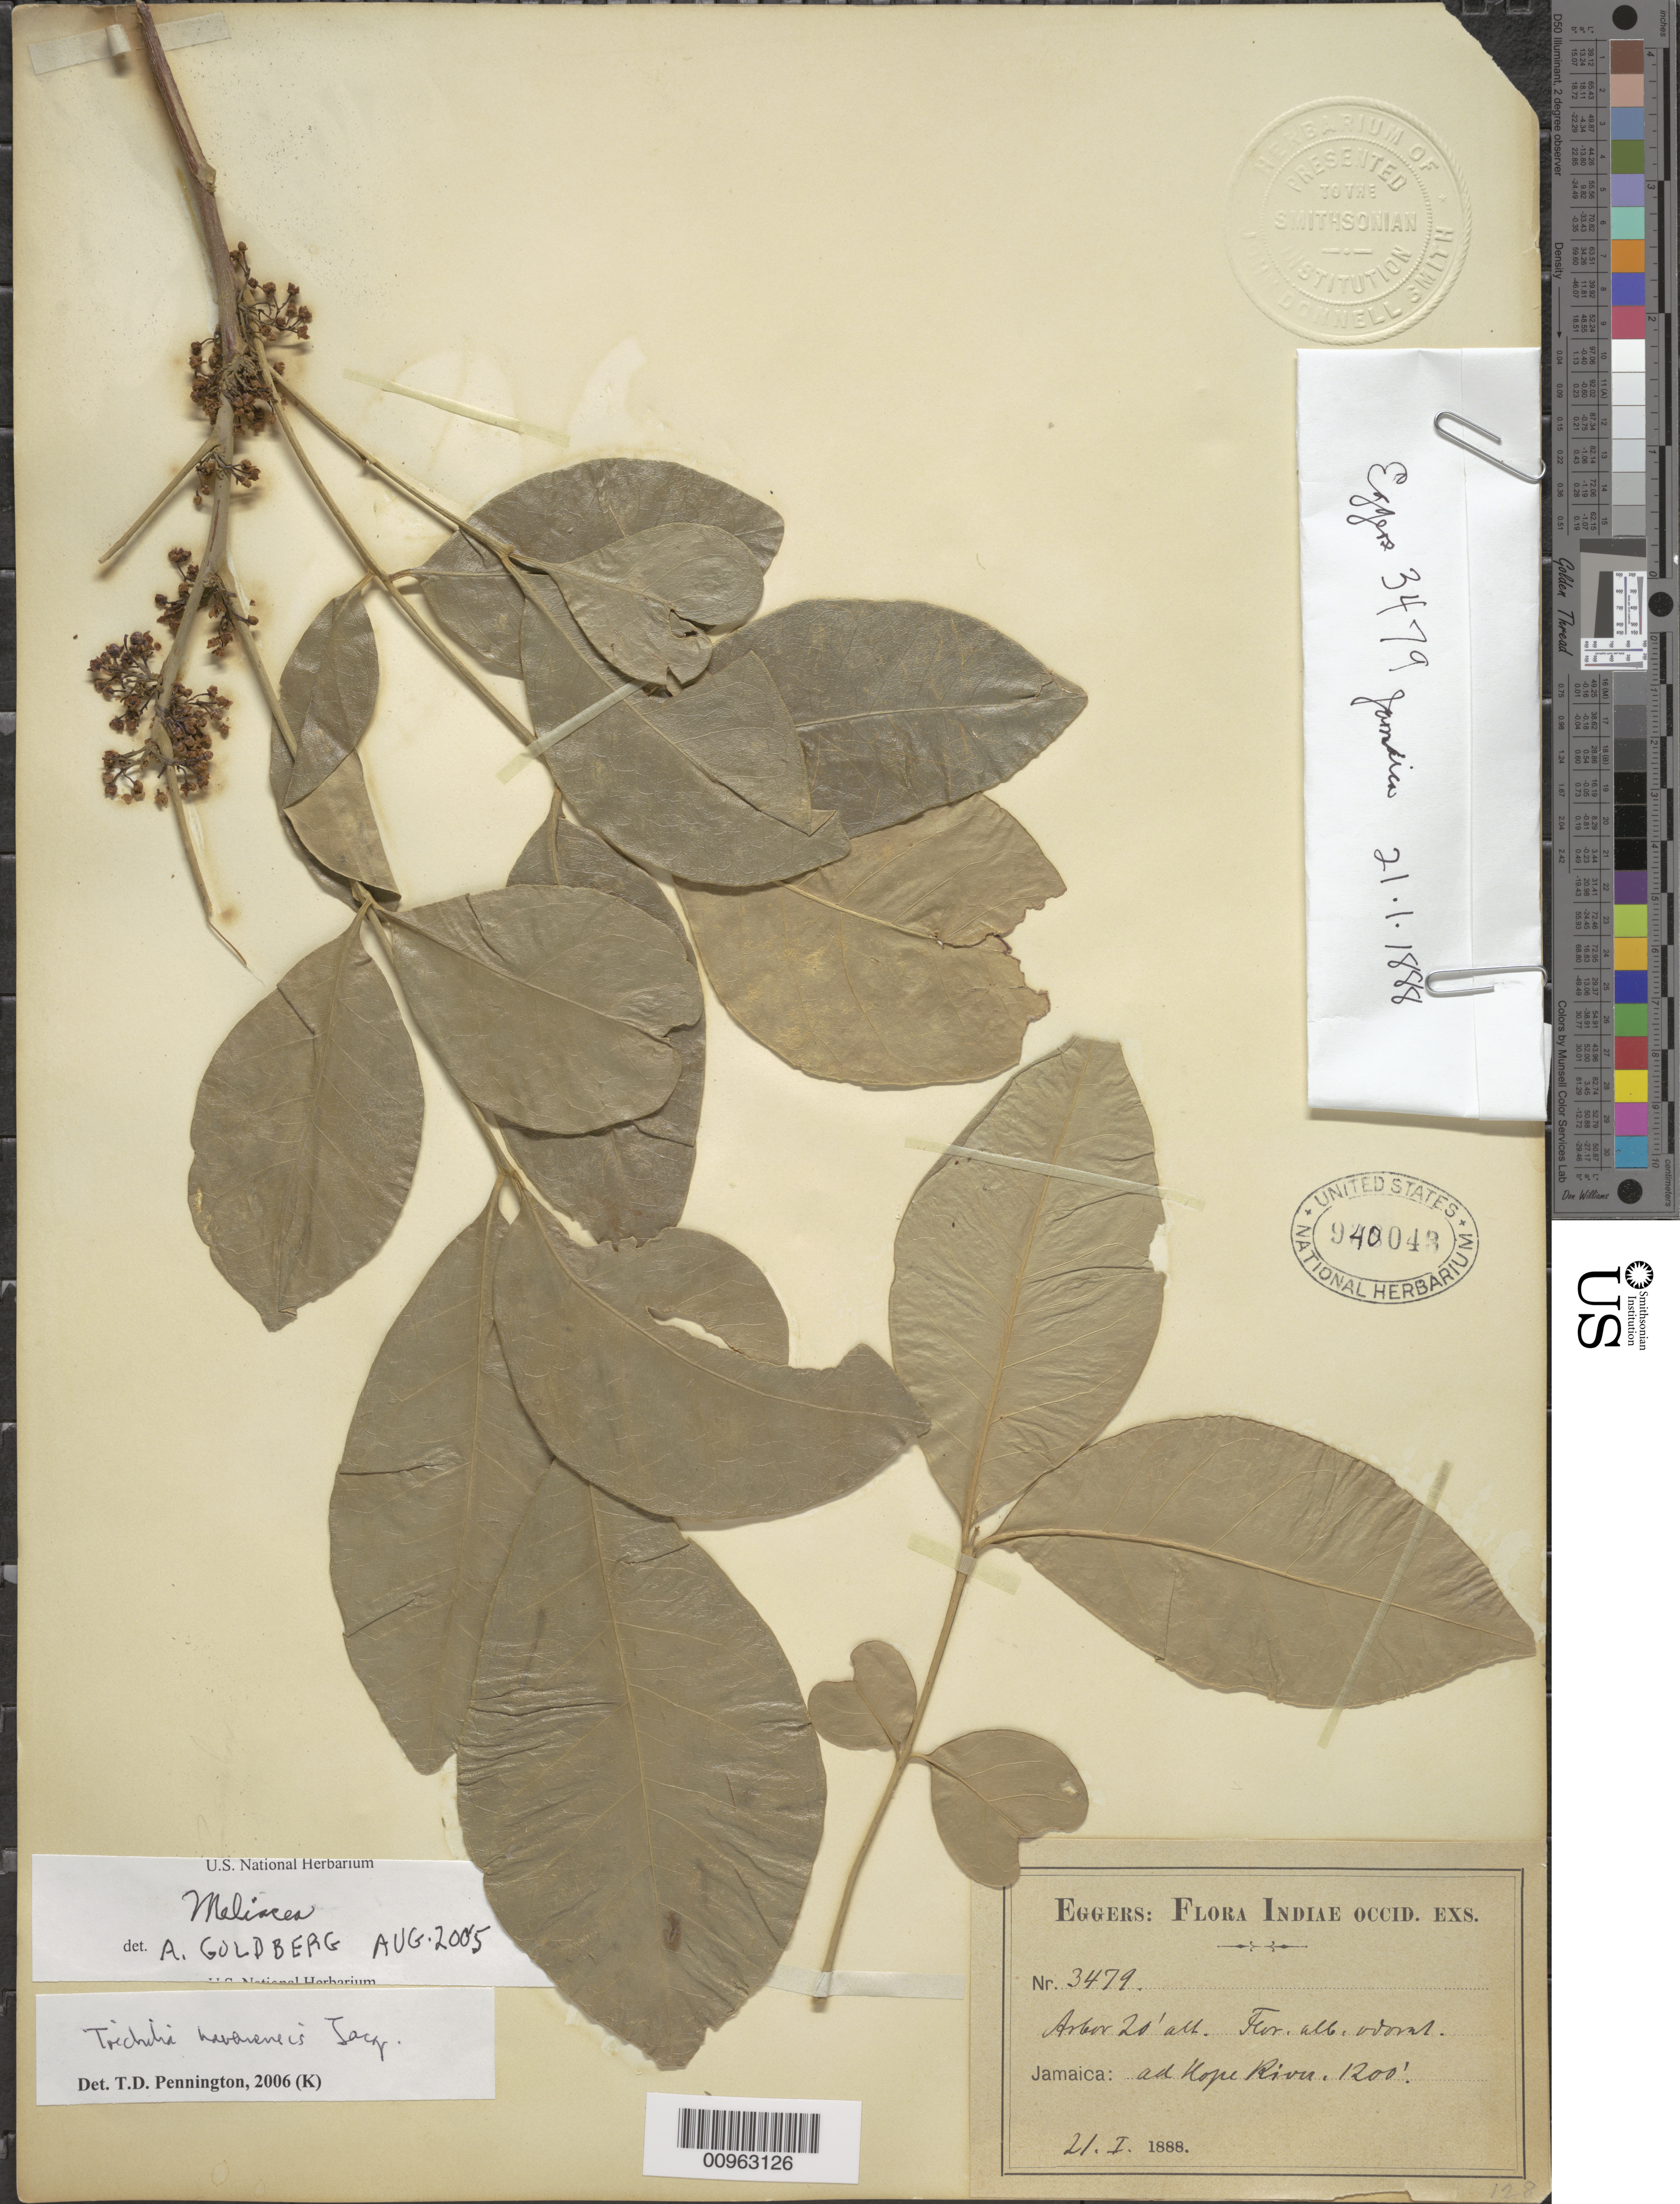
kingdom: Plantae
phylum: Tracheophyta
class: Magnoliopsida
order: Sapindales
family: Meliaceae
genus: Trichilia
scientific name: Trichilia havanensis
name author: Jacq.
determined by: Pennington, T. D., (K)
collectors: H. F. A. von Eggers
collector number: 3479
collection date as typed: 21 Jan 1888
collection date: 1888-01-21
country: Jamaica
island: Jamaica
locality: Ad Hope River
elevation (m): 366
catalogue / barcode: US 940043